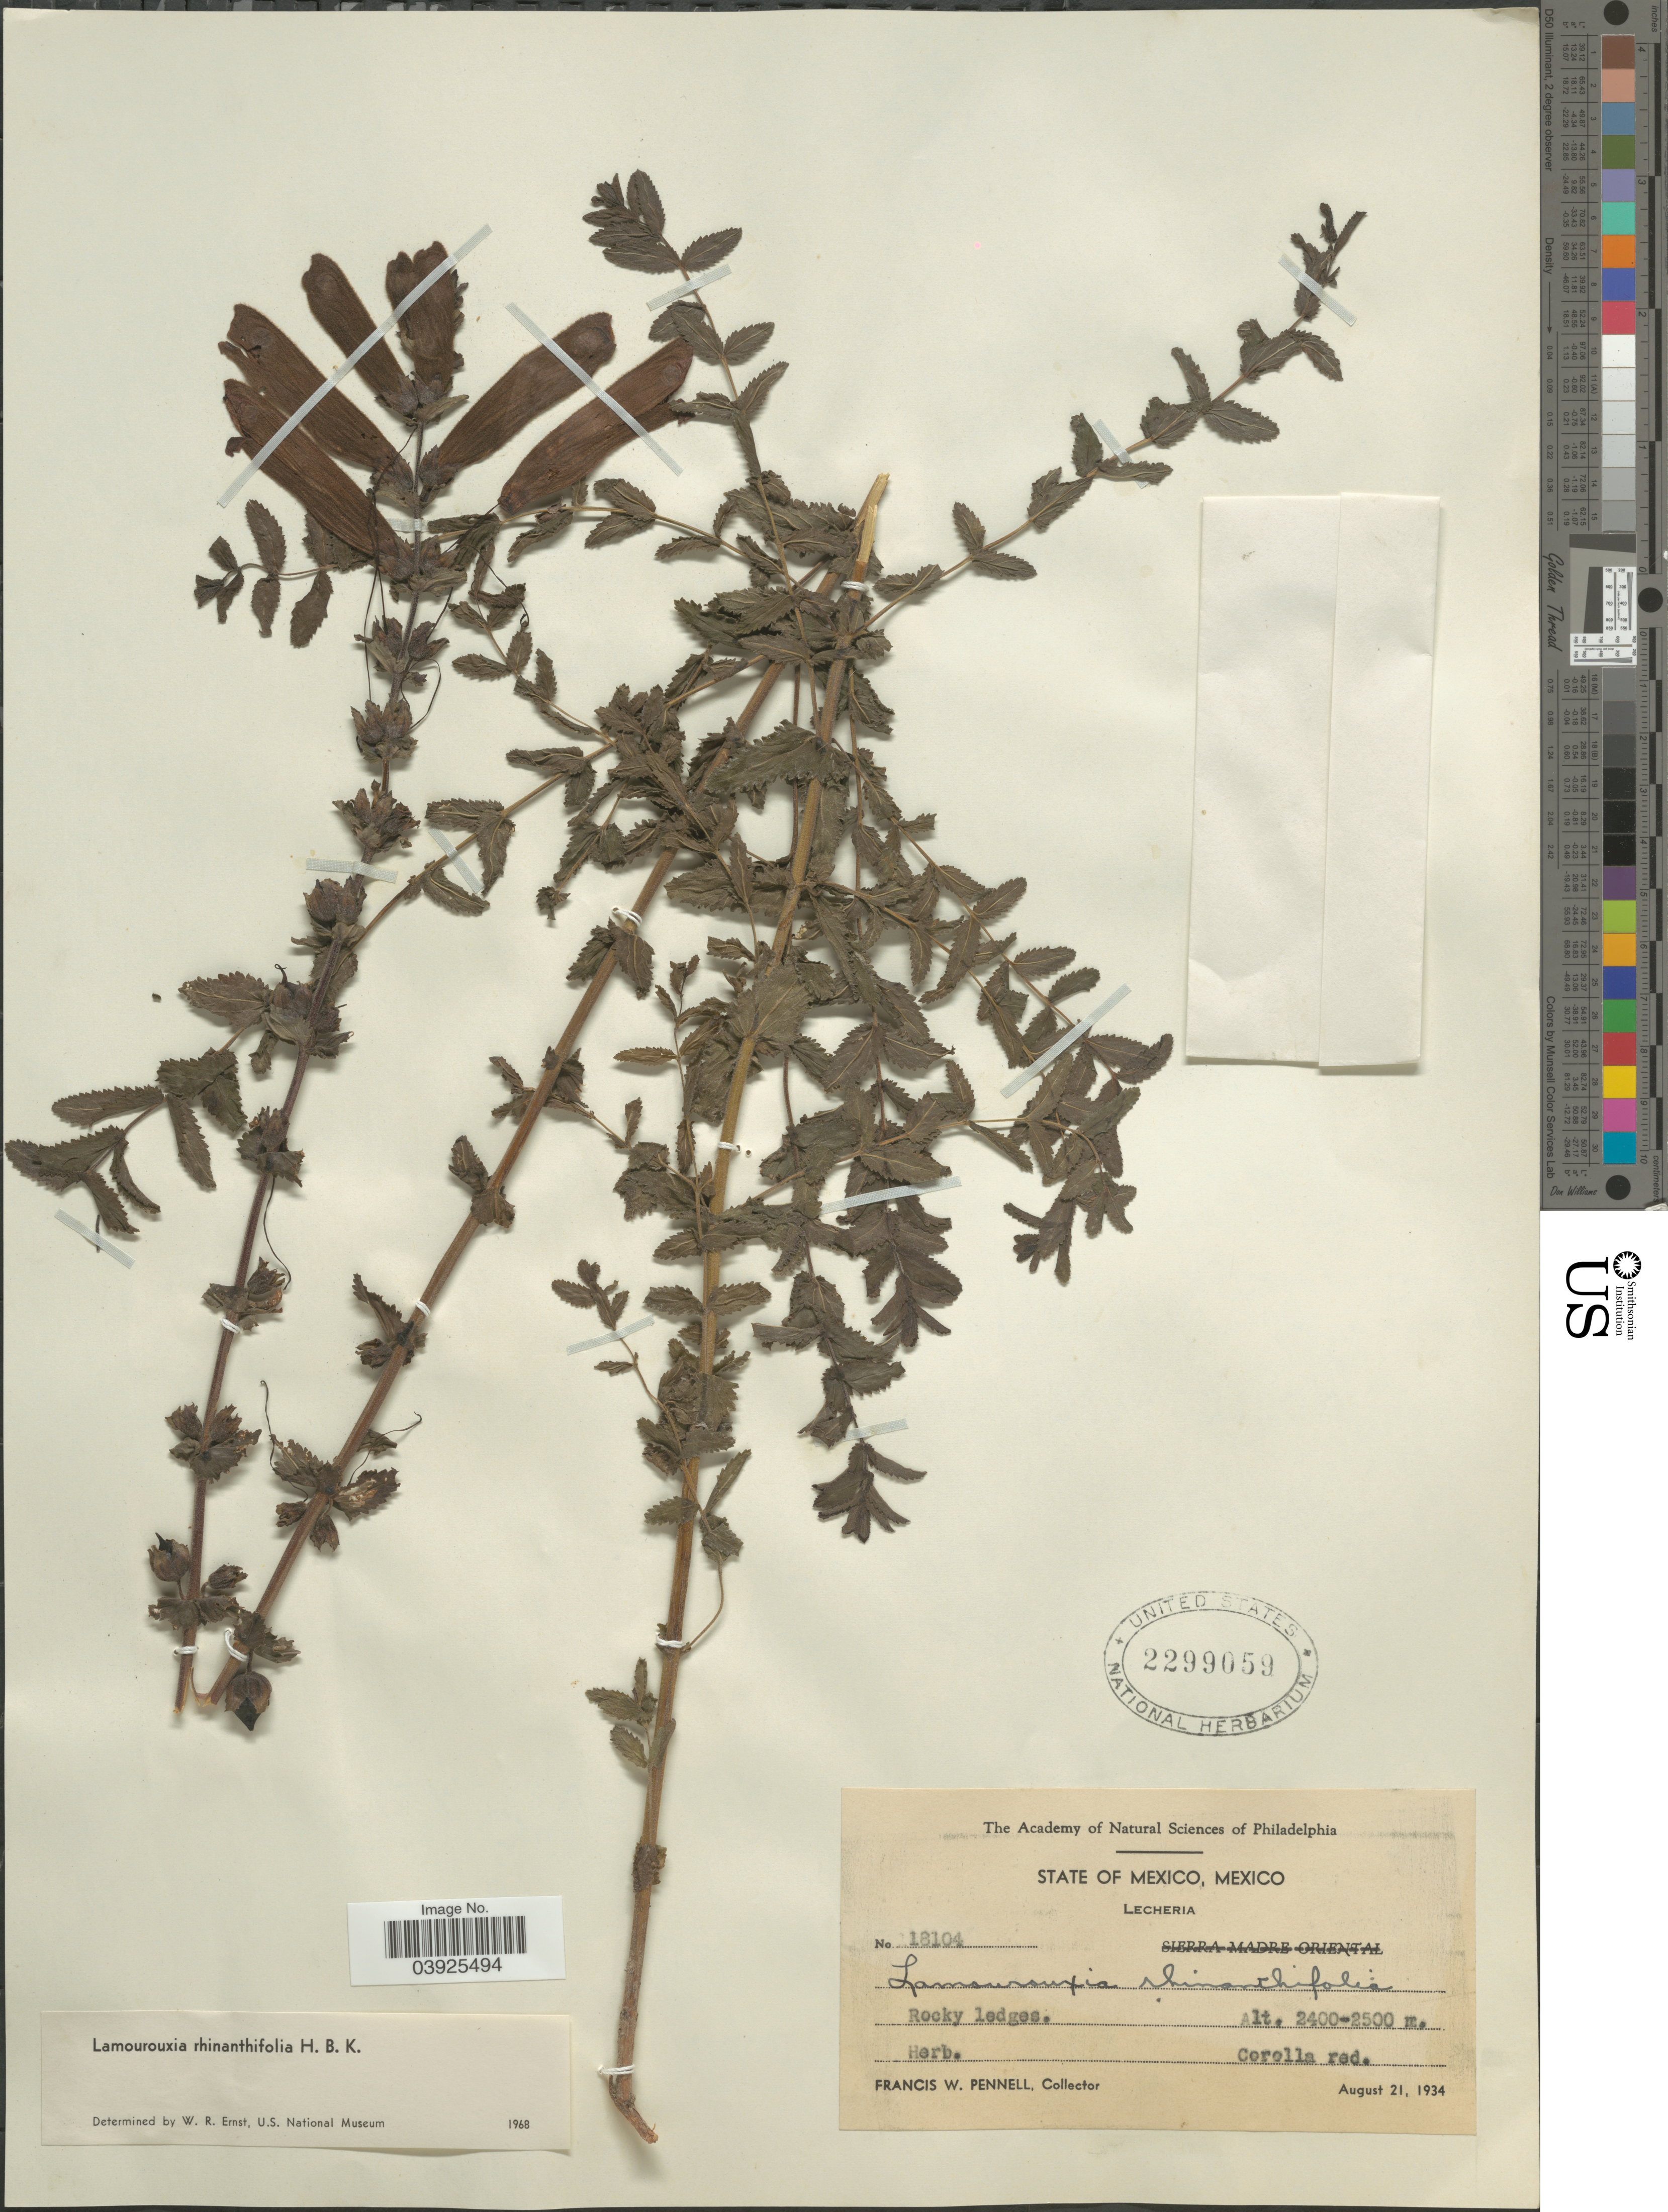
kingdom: Plantae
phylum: Tracheophyta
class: Magnoliopsida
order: Lamiales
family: Orobanchaceae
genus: Lamourouxia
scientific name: Lamourouxia rhinanthifolia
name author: Kunth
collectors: F. W. Pennell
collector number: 18104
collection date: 1934-08-21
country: Mexico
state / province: México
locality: Lecheria.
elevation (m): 2400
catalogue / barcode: US 2299059